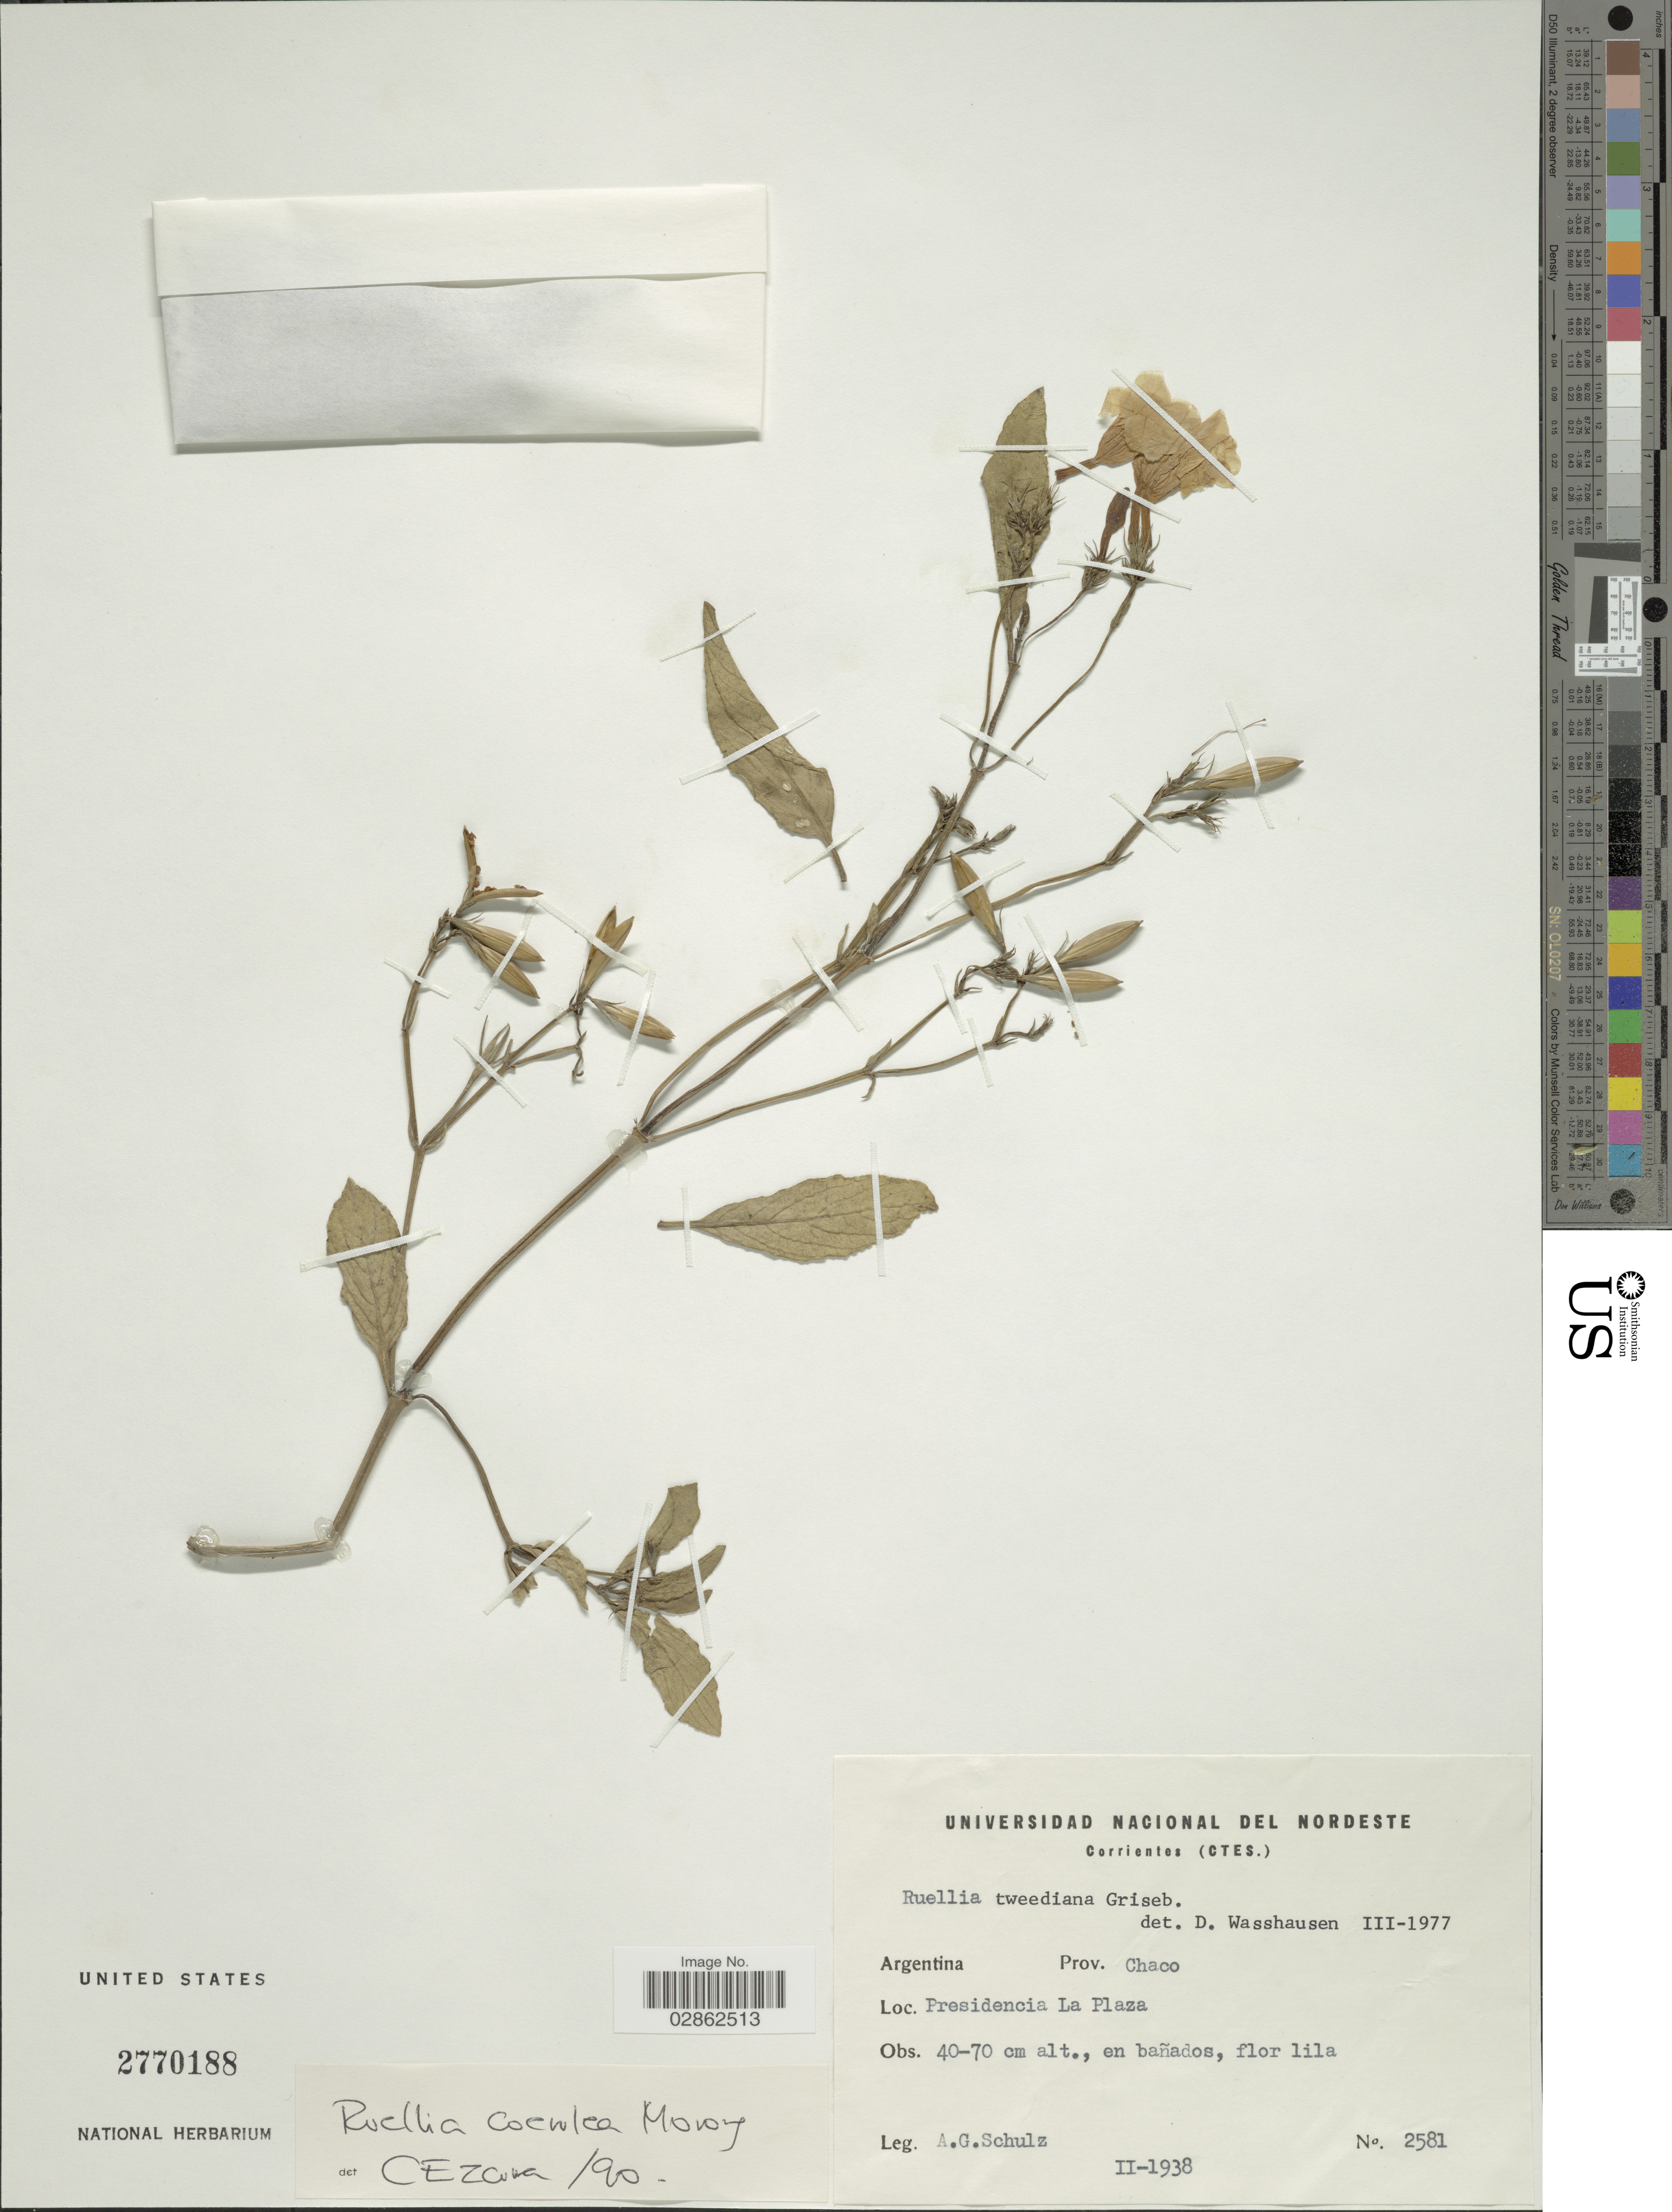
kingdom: Plantae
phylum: Tracheophyta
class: Magnoliopsida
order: Lamiales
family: Acanthaceae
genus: Ruellia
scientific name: Ruellia coerulea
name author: Morong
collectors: A. G. Schulz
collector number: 2581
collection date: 1938-02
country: Argentina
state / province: Chaco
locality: Presidencia La Plaza.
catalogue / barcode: US 2770188